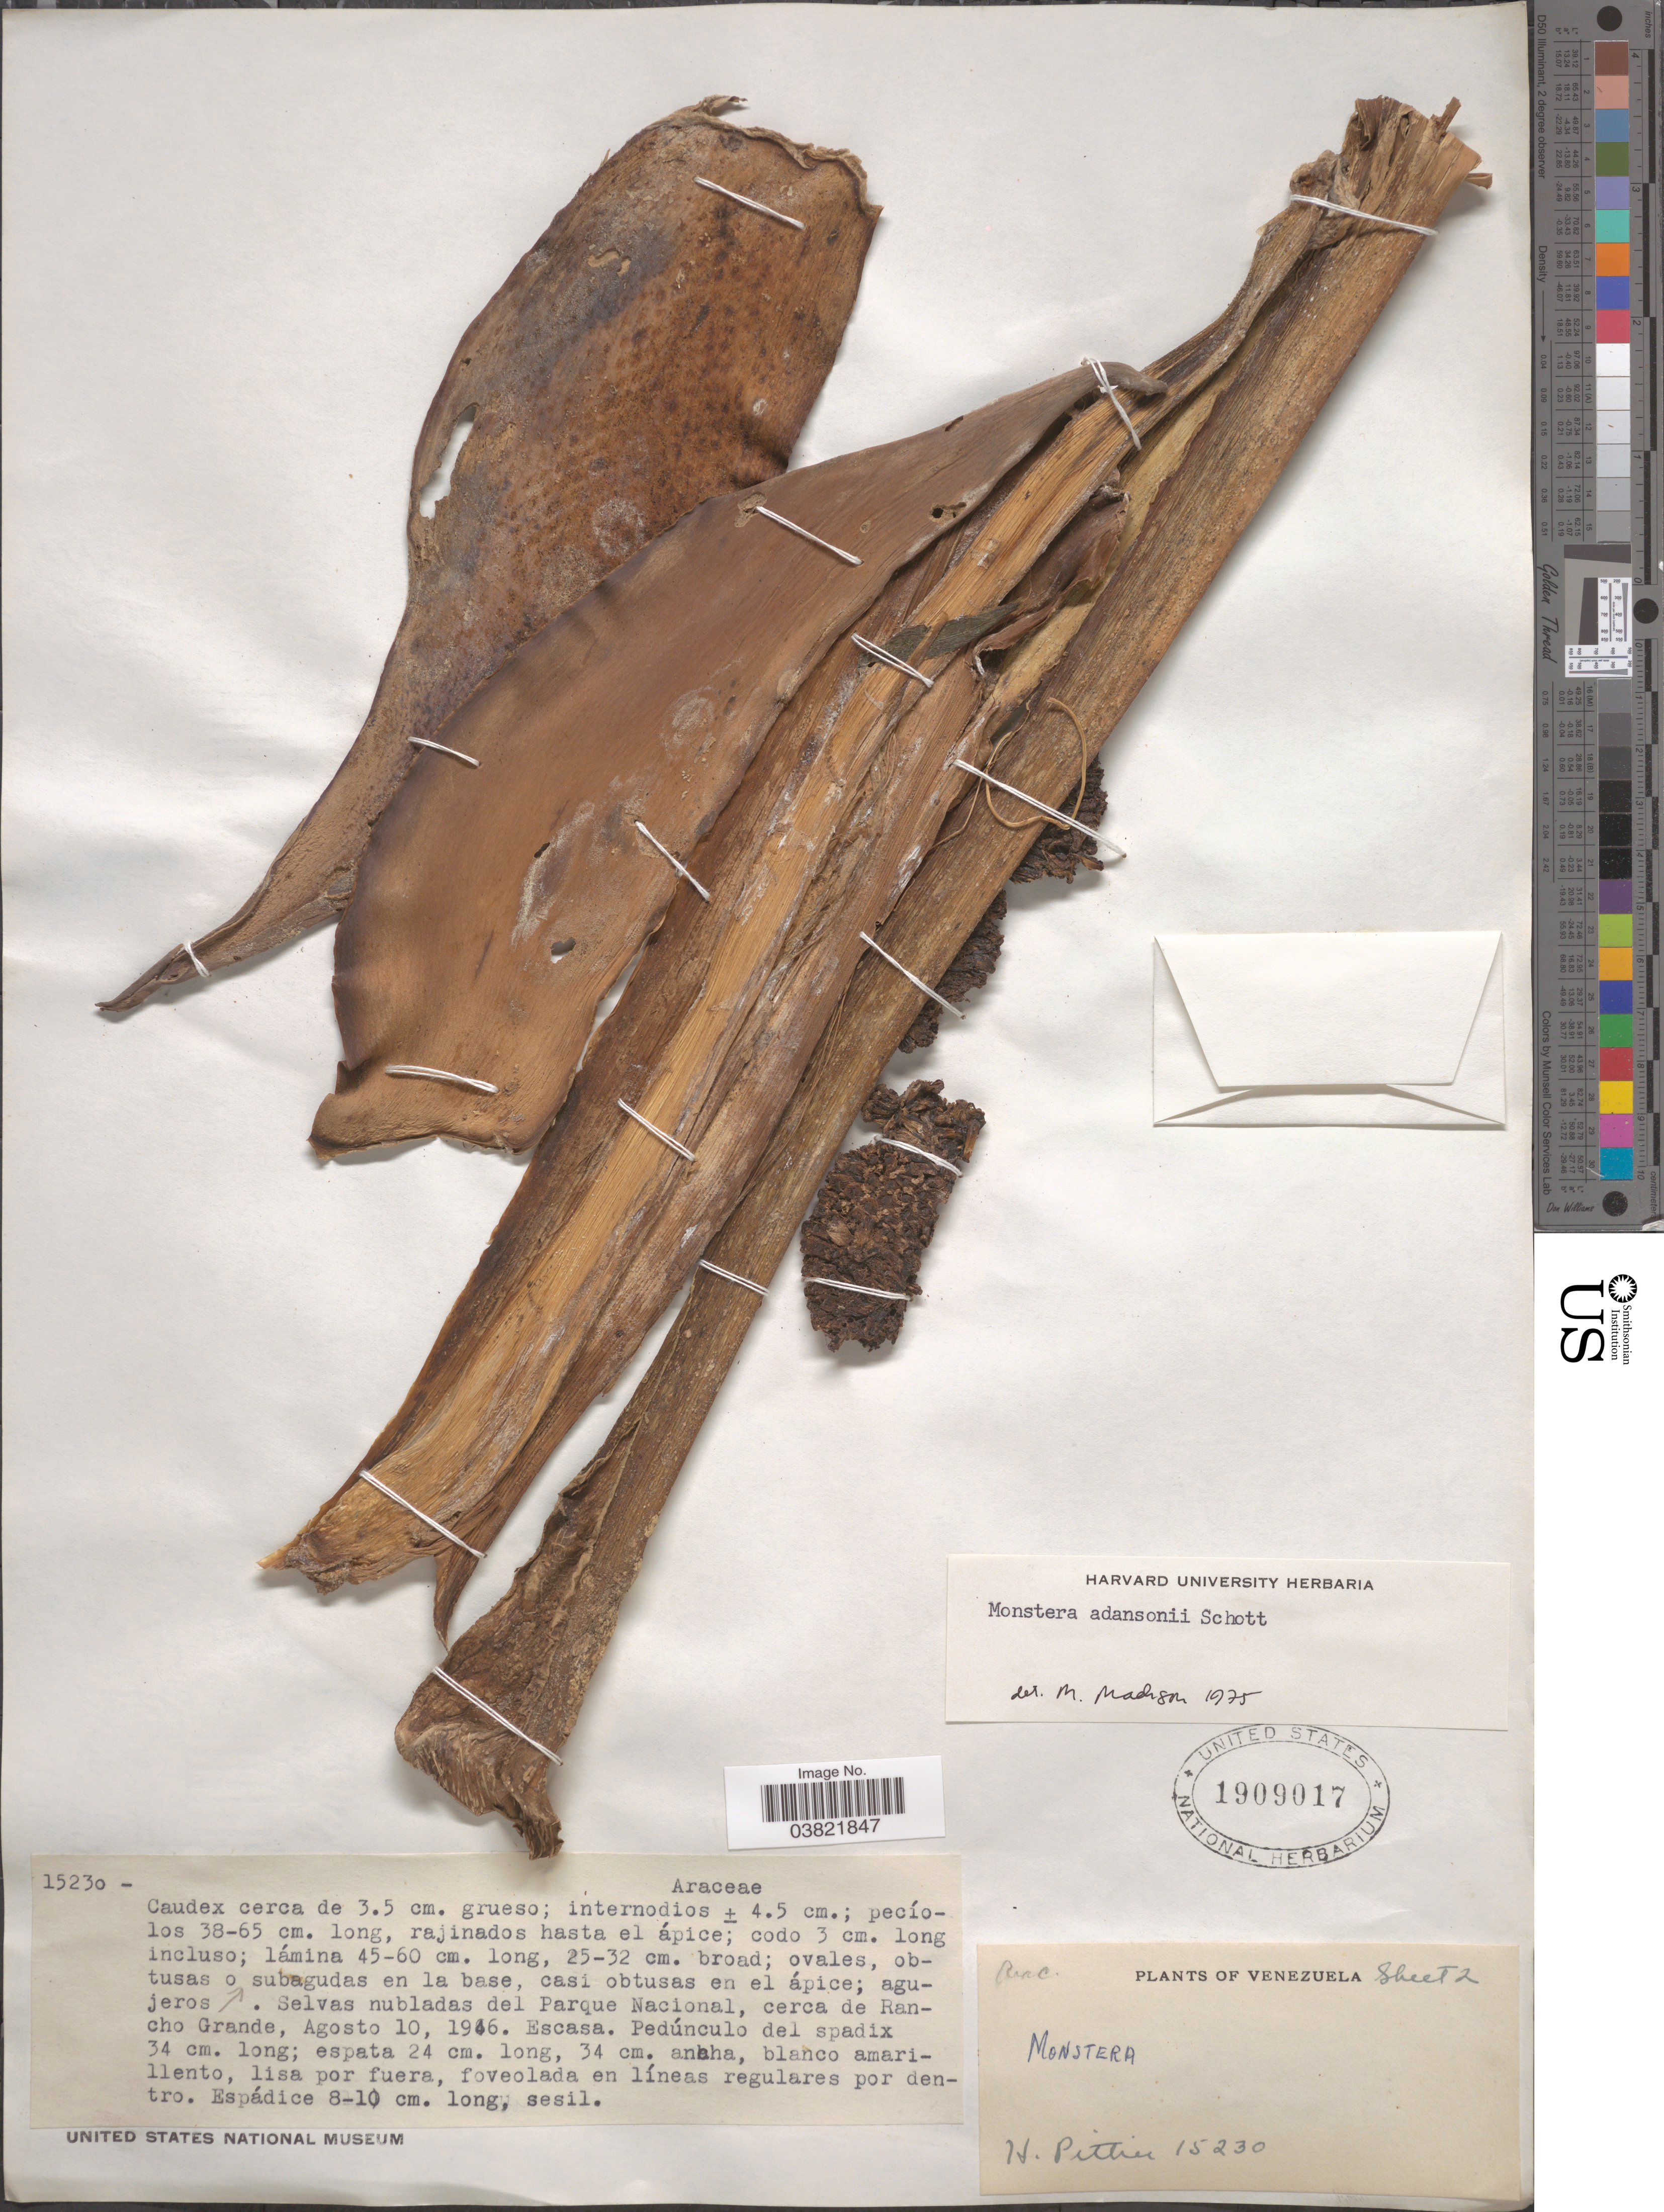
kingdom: Plantae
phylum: Tracheophyta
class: Liliopsida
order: Alismatales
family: Araceae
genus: Monstera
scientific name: Monstera adansonii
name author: Schott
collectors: H. F. Pittier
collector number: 15230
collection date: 1946-08-10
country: Venezuela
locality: Selvas nubladas del Parque Nacional, cerca de Rancho Grande.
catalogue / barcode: US 1909017